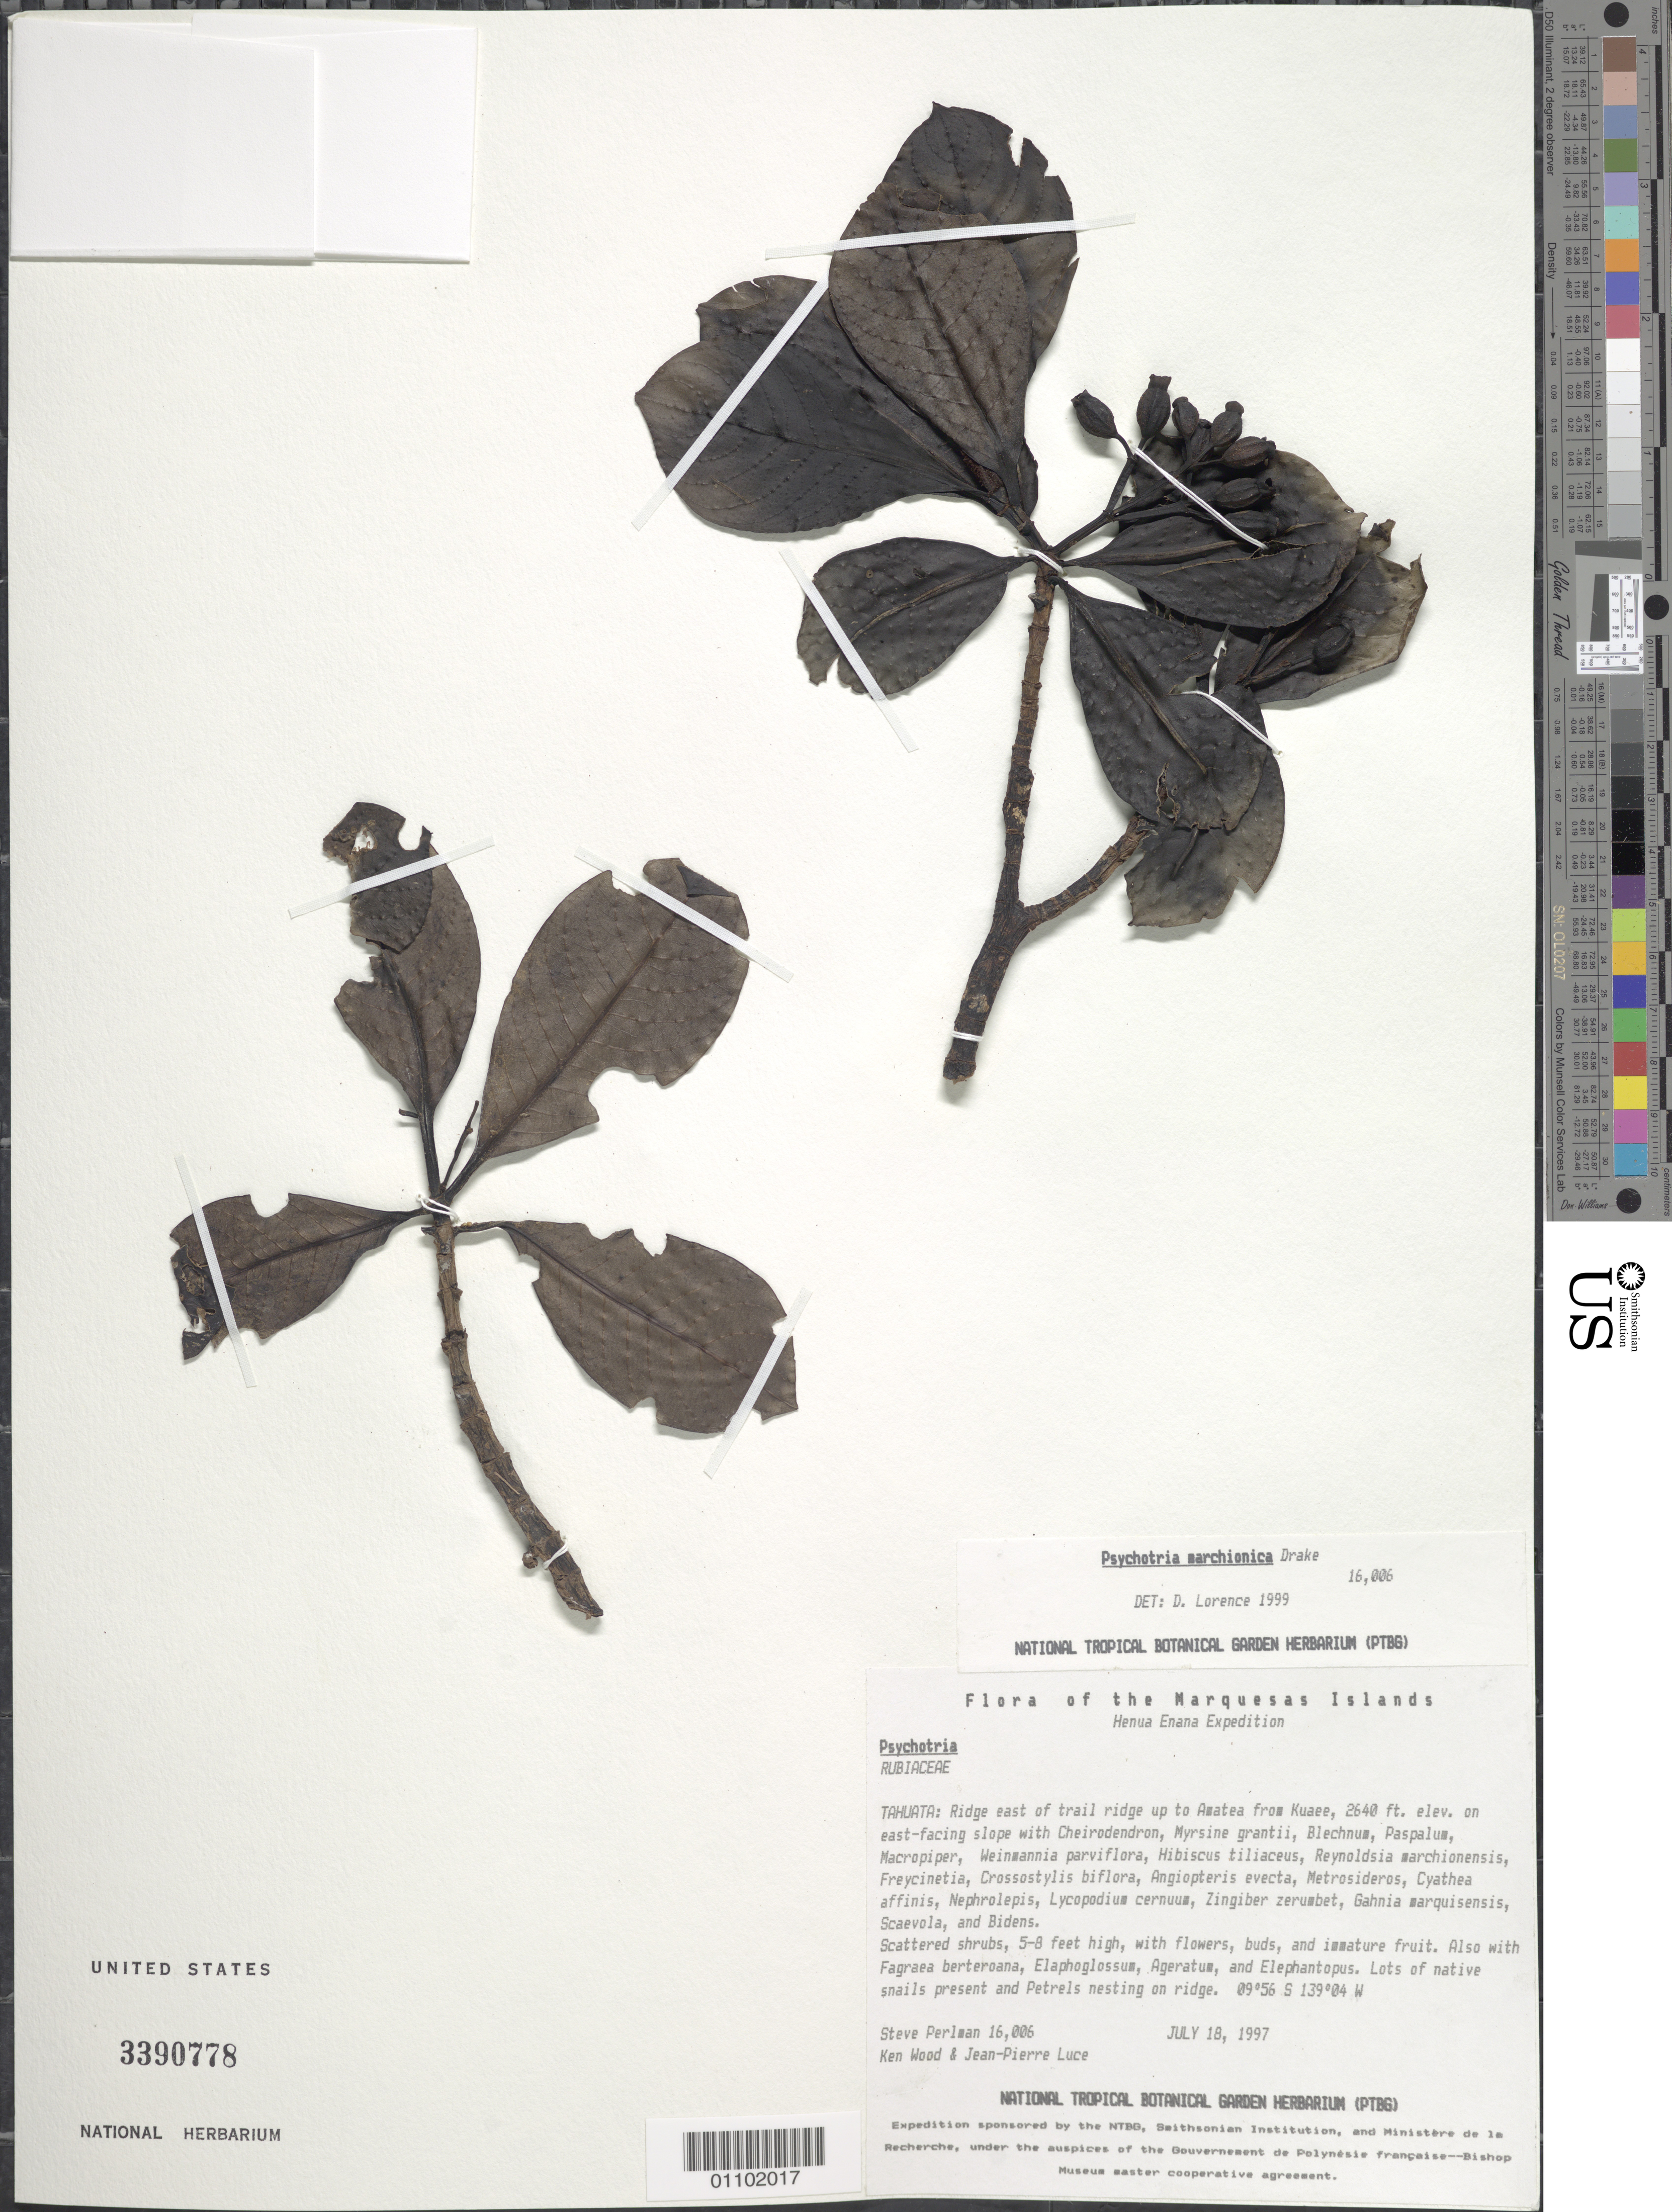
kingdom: Plantae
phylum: Tracheophyta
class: Magnoliopsida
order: Gentianales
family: Rubiaceae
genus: Psychotria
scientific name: Psychotria marchionica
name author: Drake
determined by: Lorence, David H., (PTBG), National Tropical Botanical Garden (UNITED STATES)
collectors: S. P. Perlman, K. R. Wood & J. Luce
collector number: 16006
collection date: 1997-07-18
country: French Polynesia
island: Tahuata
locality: Ridge E of trail ridge up to Amatea from Kuaee, E facing slope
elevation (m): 805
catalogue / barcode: US 3390778